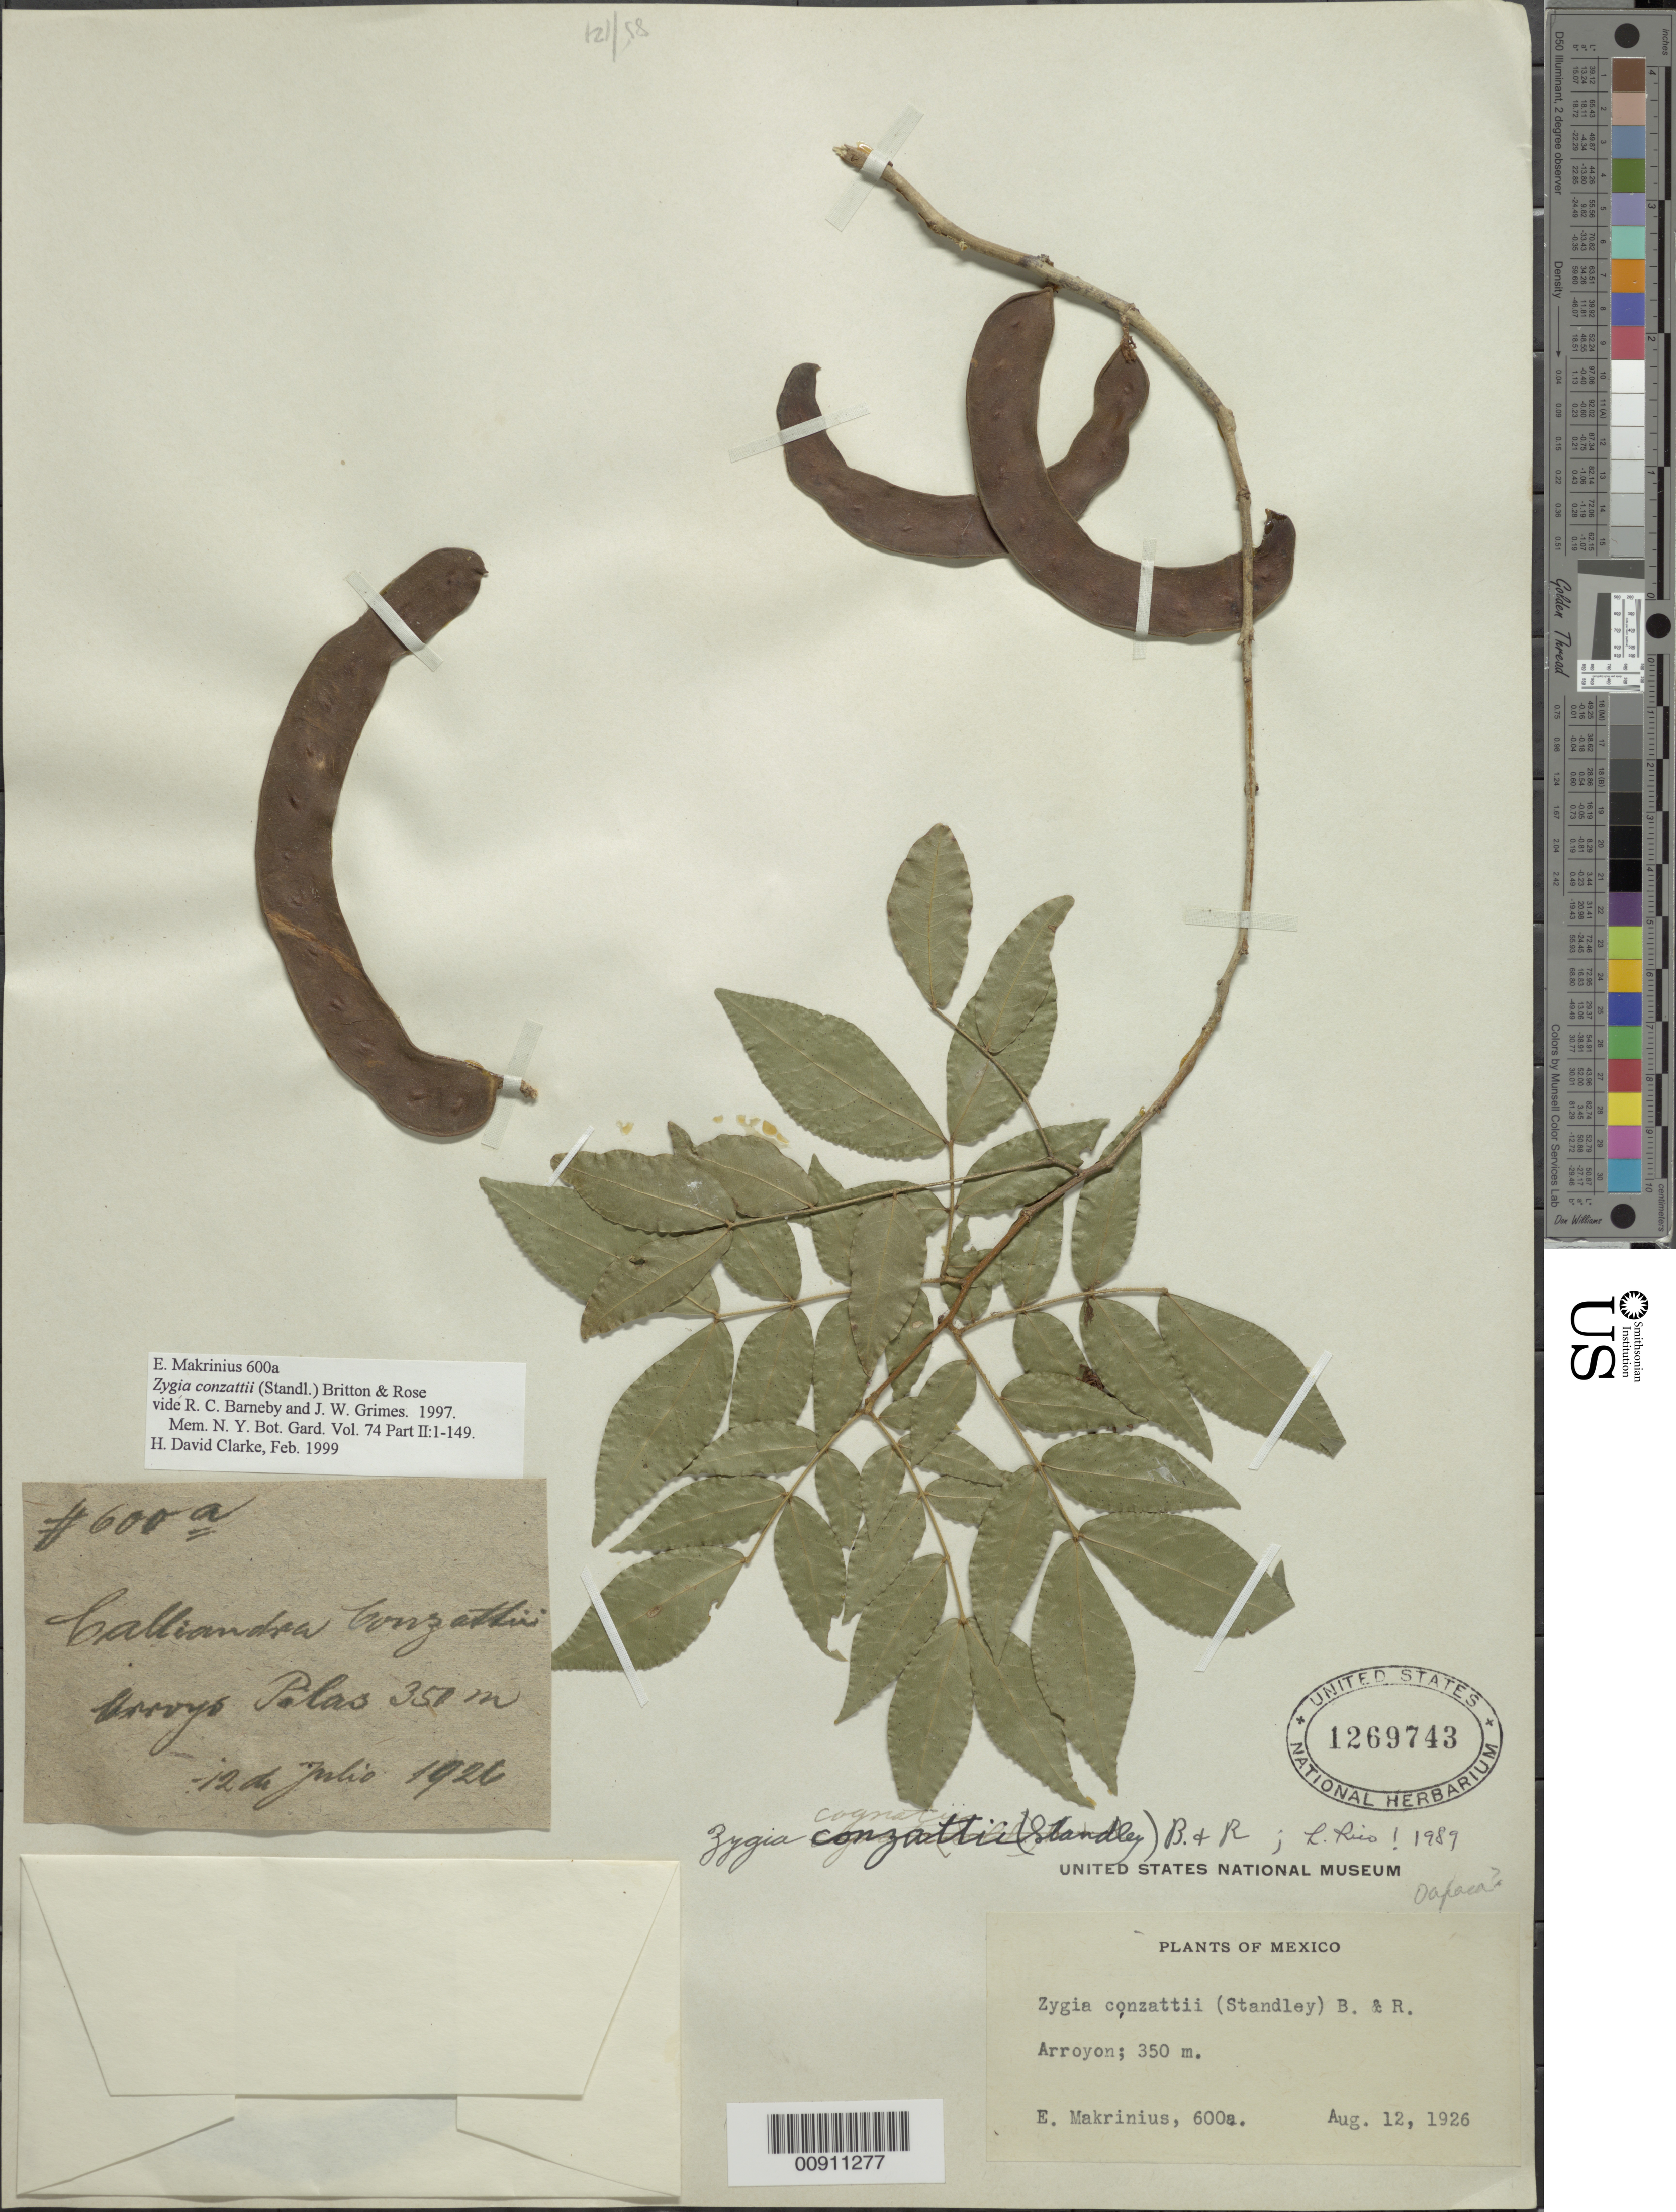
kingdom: Plantae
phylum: Tracheophyta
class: Magnoliopsida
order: Fabales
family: Fabaceae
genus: Zygia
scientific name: Zygia conzattii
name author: (Standl.) Britton & Rose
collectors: E. Makrinius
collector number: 600 a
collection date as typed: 12 Aug 1926 or 12 Jul 1926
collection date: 1926-07-12 or 1926-08-12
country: Mexico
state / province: Oaxaca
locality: Arroyon. Arroyo Pilas.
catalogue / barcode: US 1269743